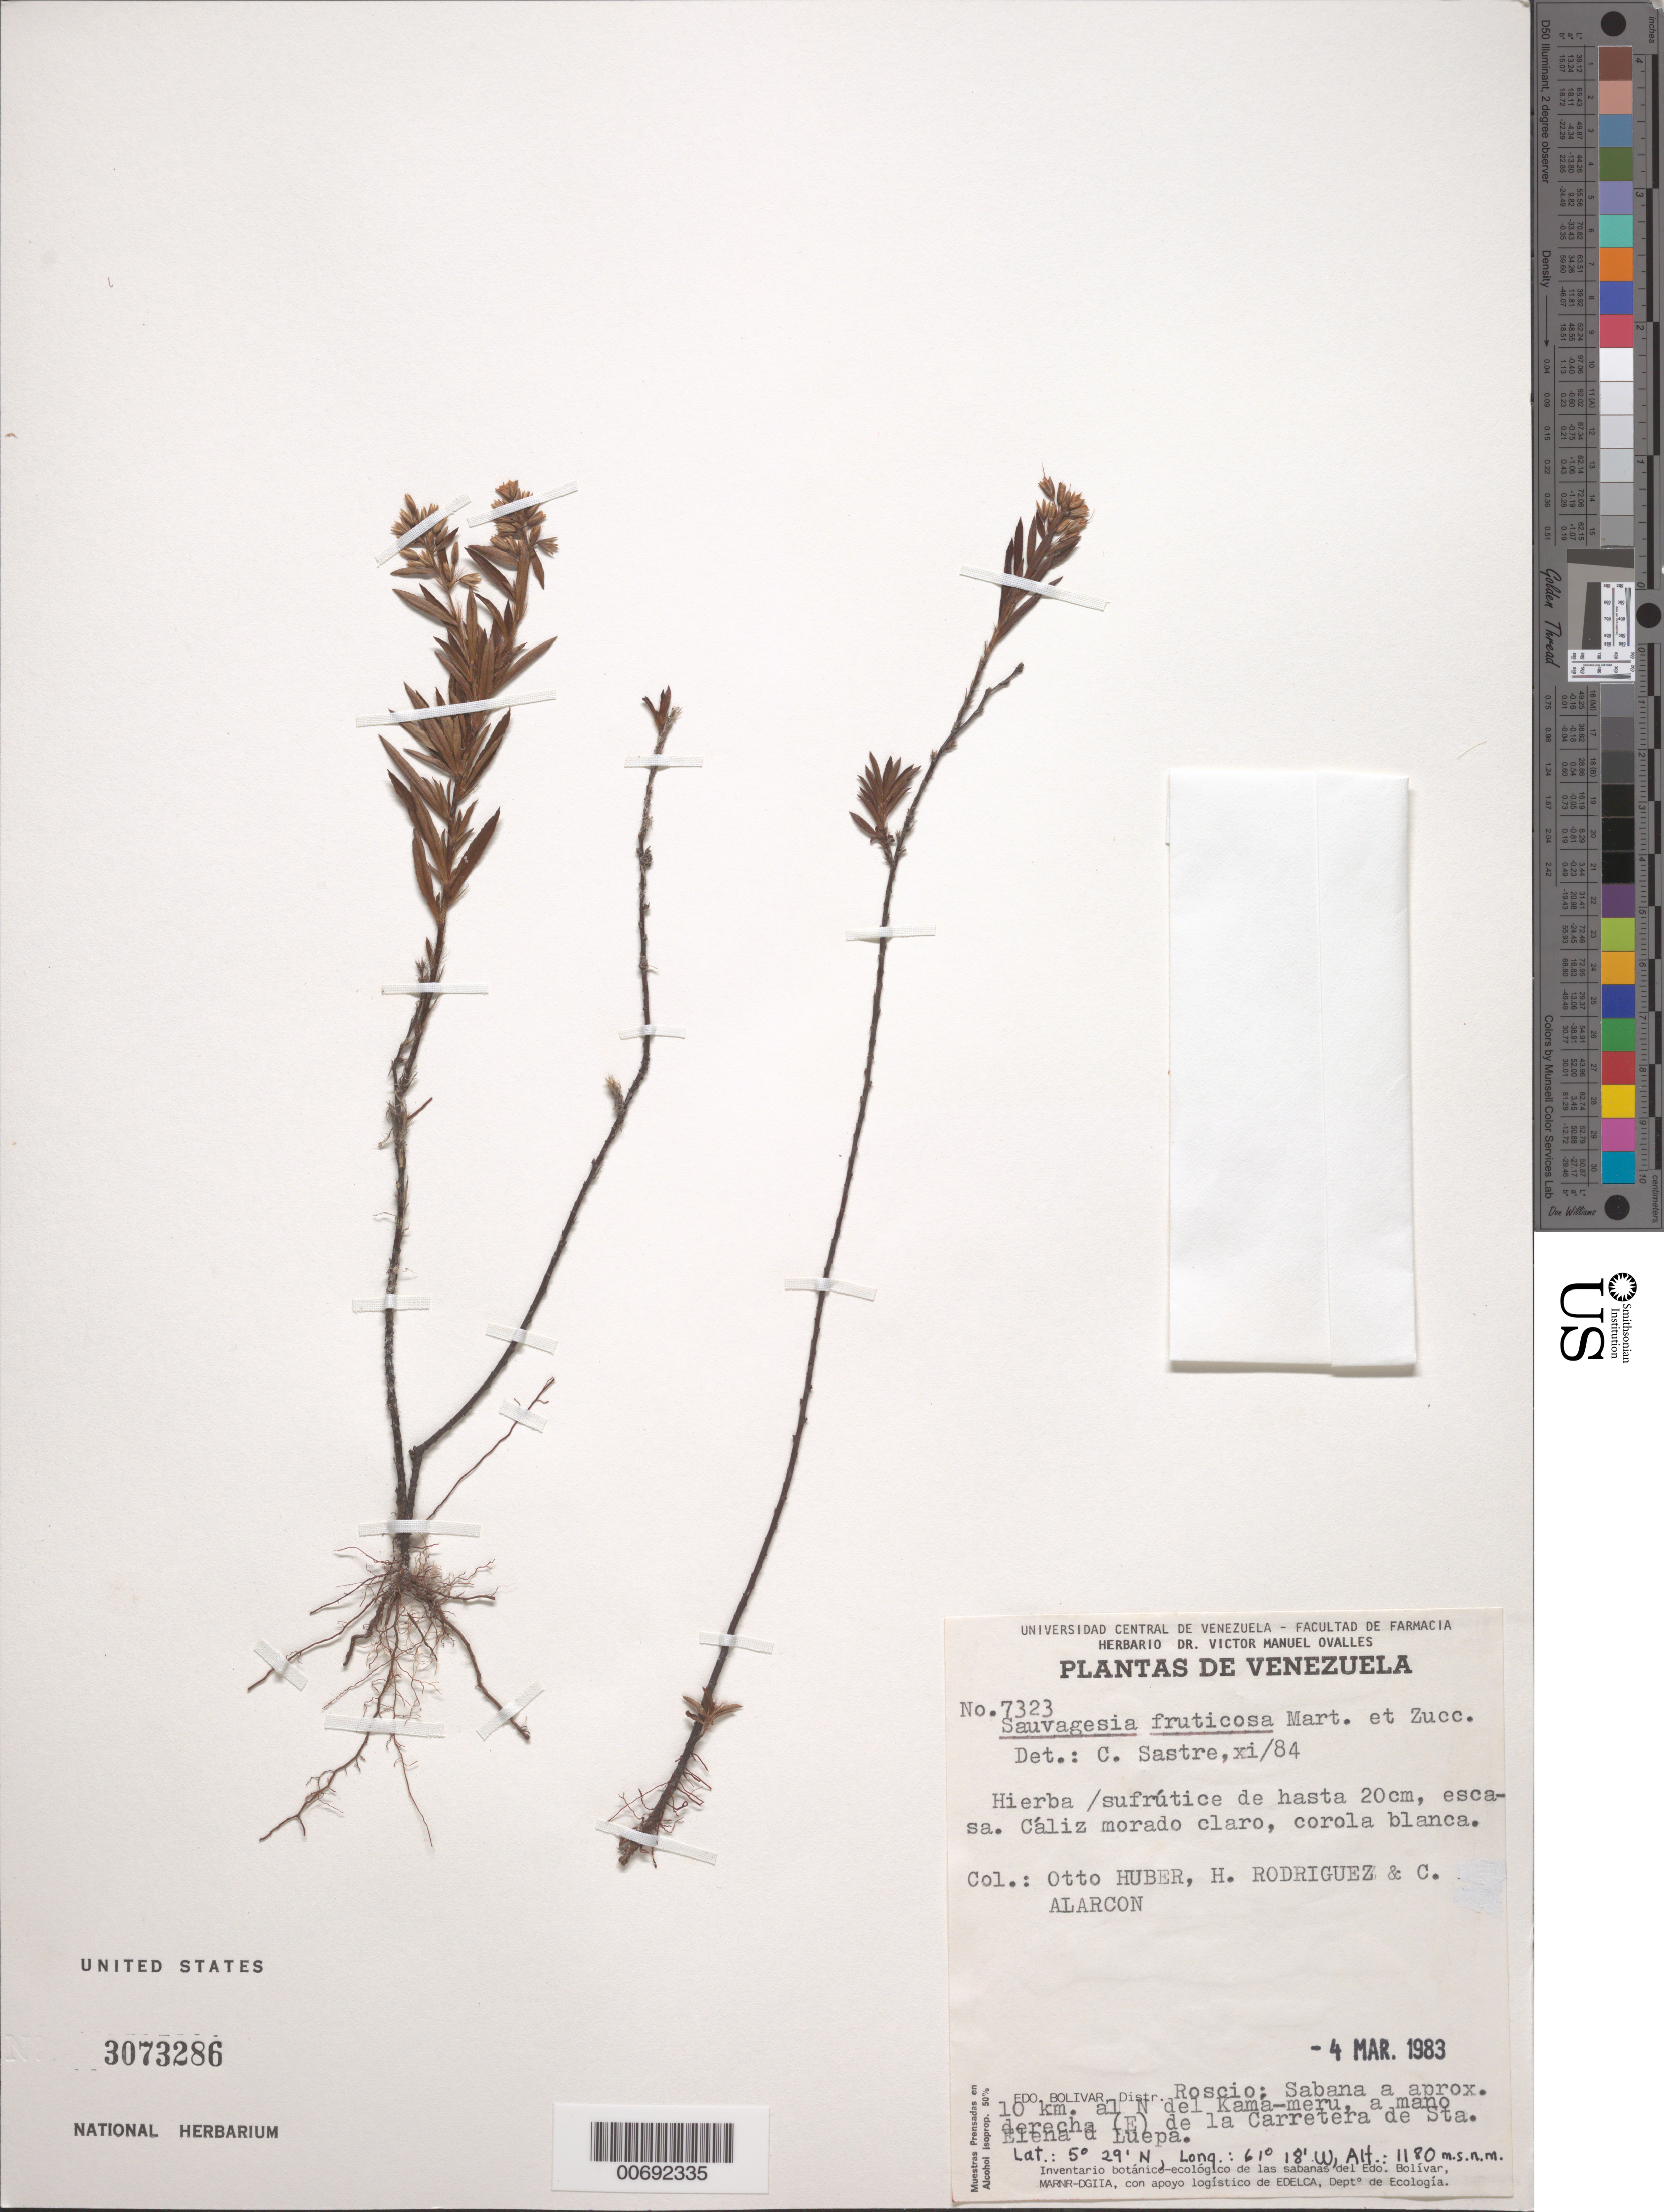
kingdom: Plantae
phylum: Tracheophyta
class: Magnoliopsida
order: Malpighiales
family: Ochnaceae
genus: Sauvagesia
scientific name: Sauvagesia fruticosa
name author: Mart.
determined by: Sastre, C. H. L.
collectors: O. Huber, H. Rodriguez & C. Alarcon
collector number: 7323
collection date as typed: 4-Mar-83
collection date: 1983-03-04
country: Venezuela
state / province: Bolívar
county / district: Roscio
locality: Kamá-meru, 10 km N, E de la Carretera Sta. Elena-Luepa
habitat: Mano derecha E de la carretera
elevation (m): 1180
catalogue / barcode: US 3073286